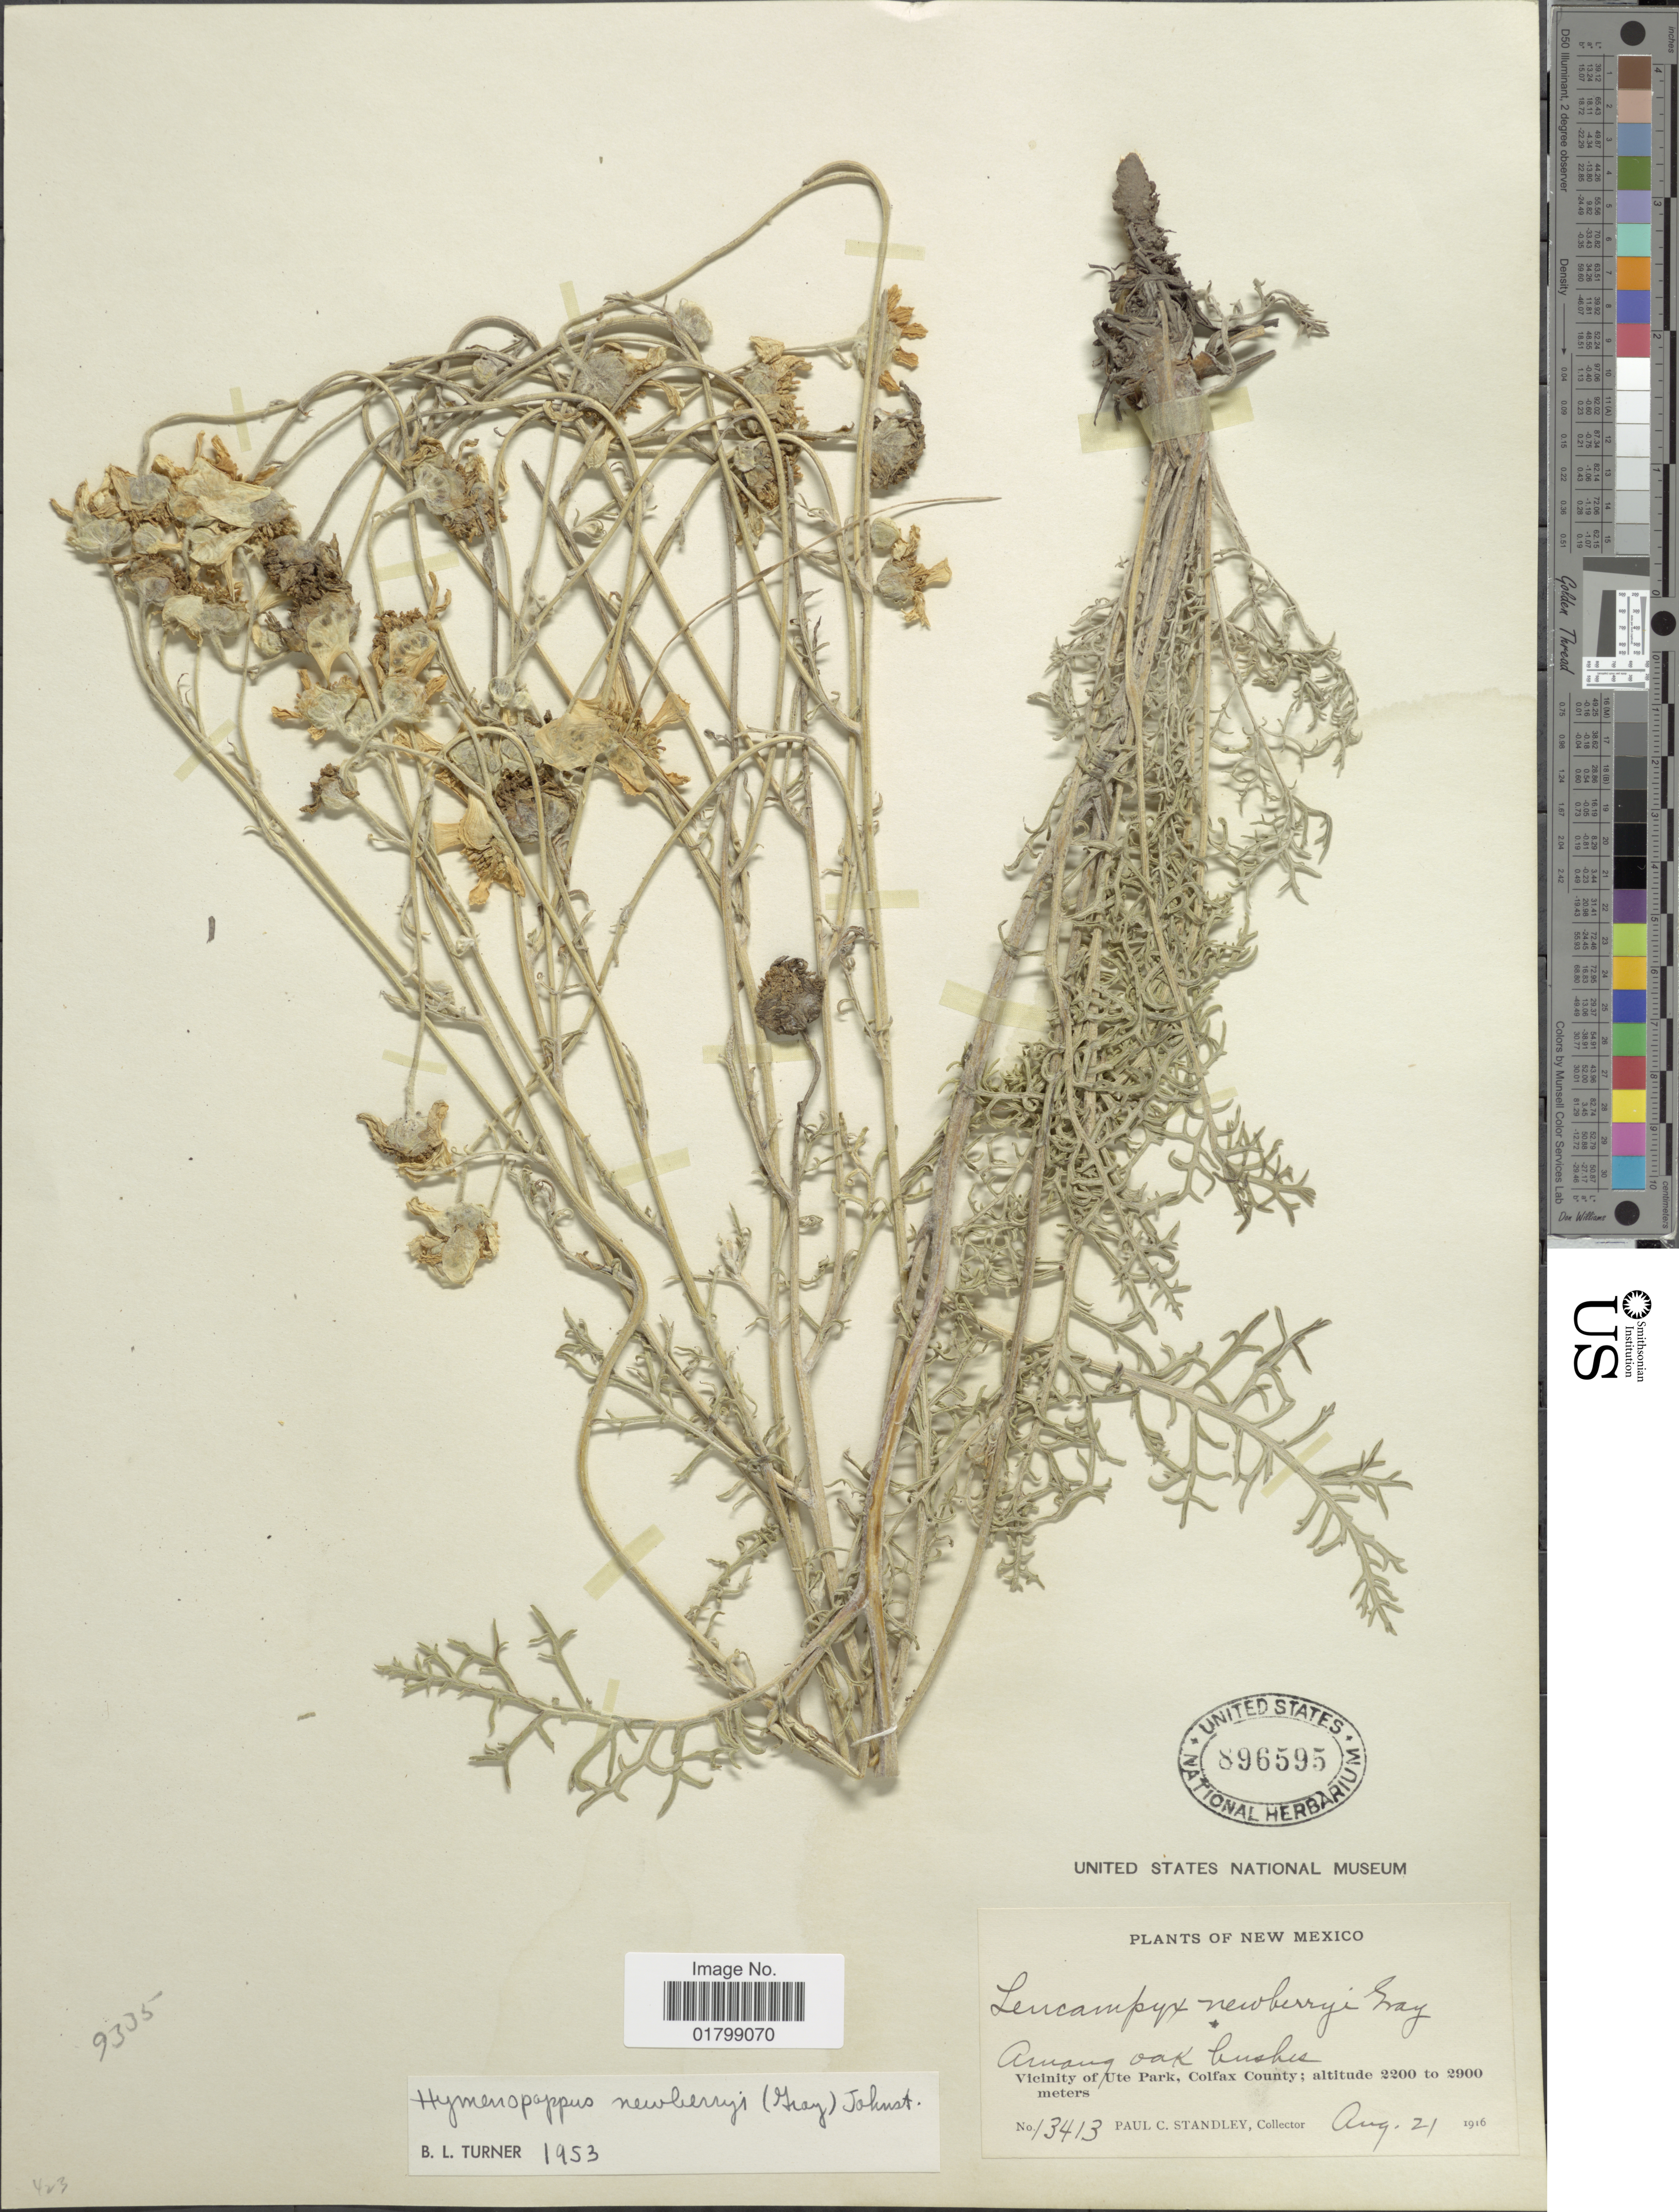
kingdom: Plantae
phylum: Tracheophyta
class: Magnoliopsida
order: Asterales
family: Asteraceae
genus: Hymenopappus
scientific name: Hymenopappus newberryi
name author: (D.D. Keck) B.L. Turner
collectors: P. C. Standley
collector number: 13413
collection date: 1916-08-21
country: United States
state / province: New Mexico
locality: Vicinity of Ute Park, Colfax County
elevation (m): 2200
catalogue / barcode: US 896535